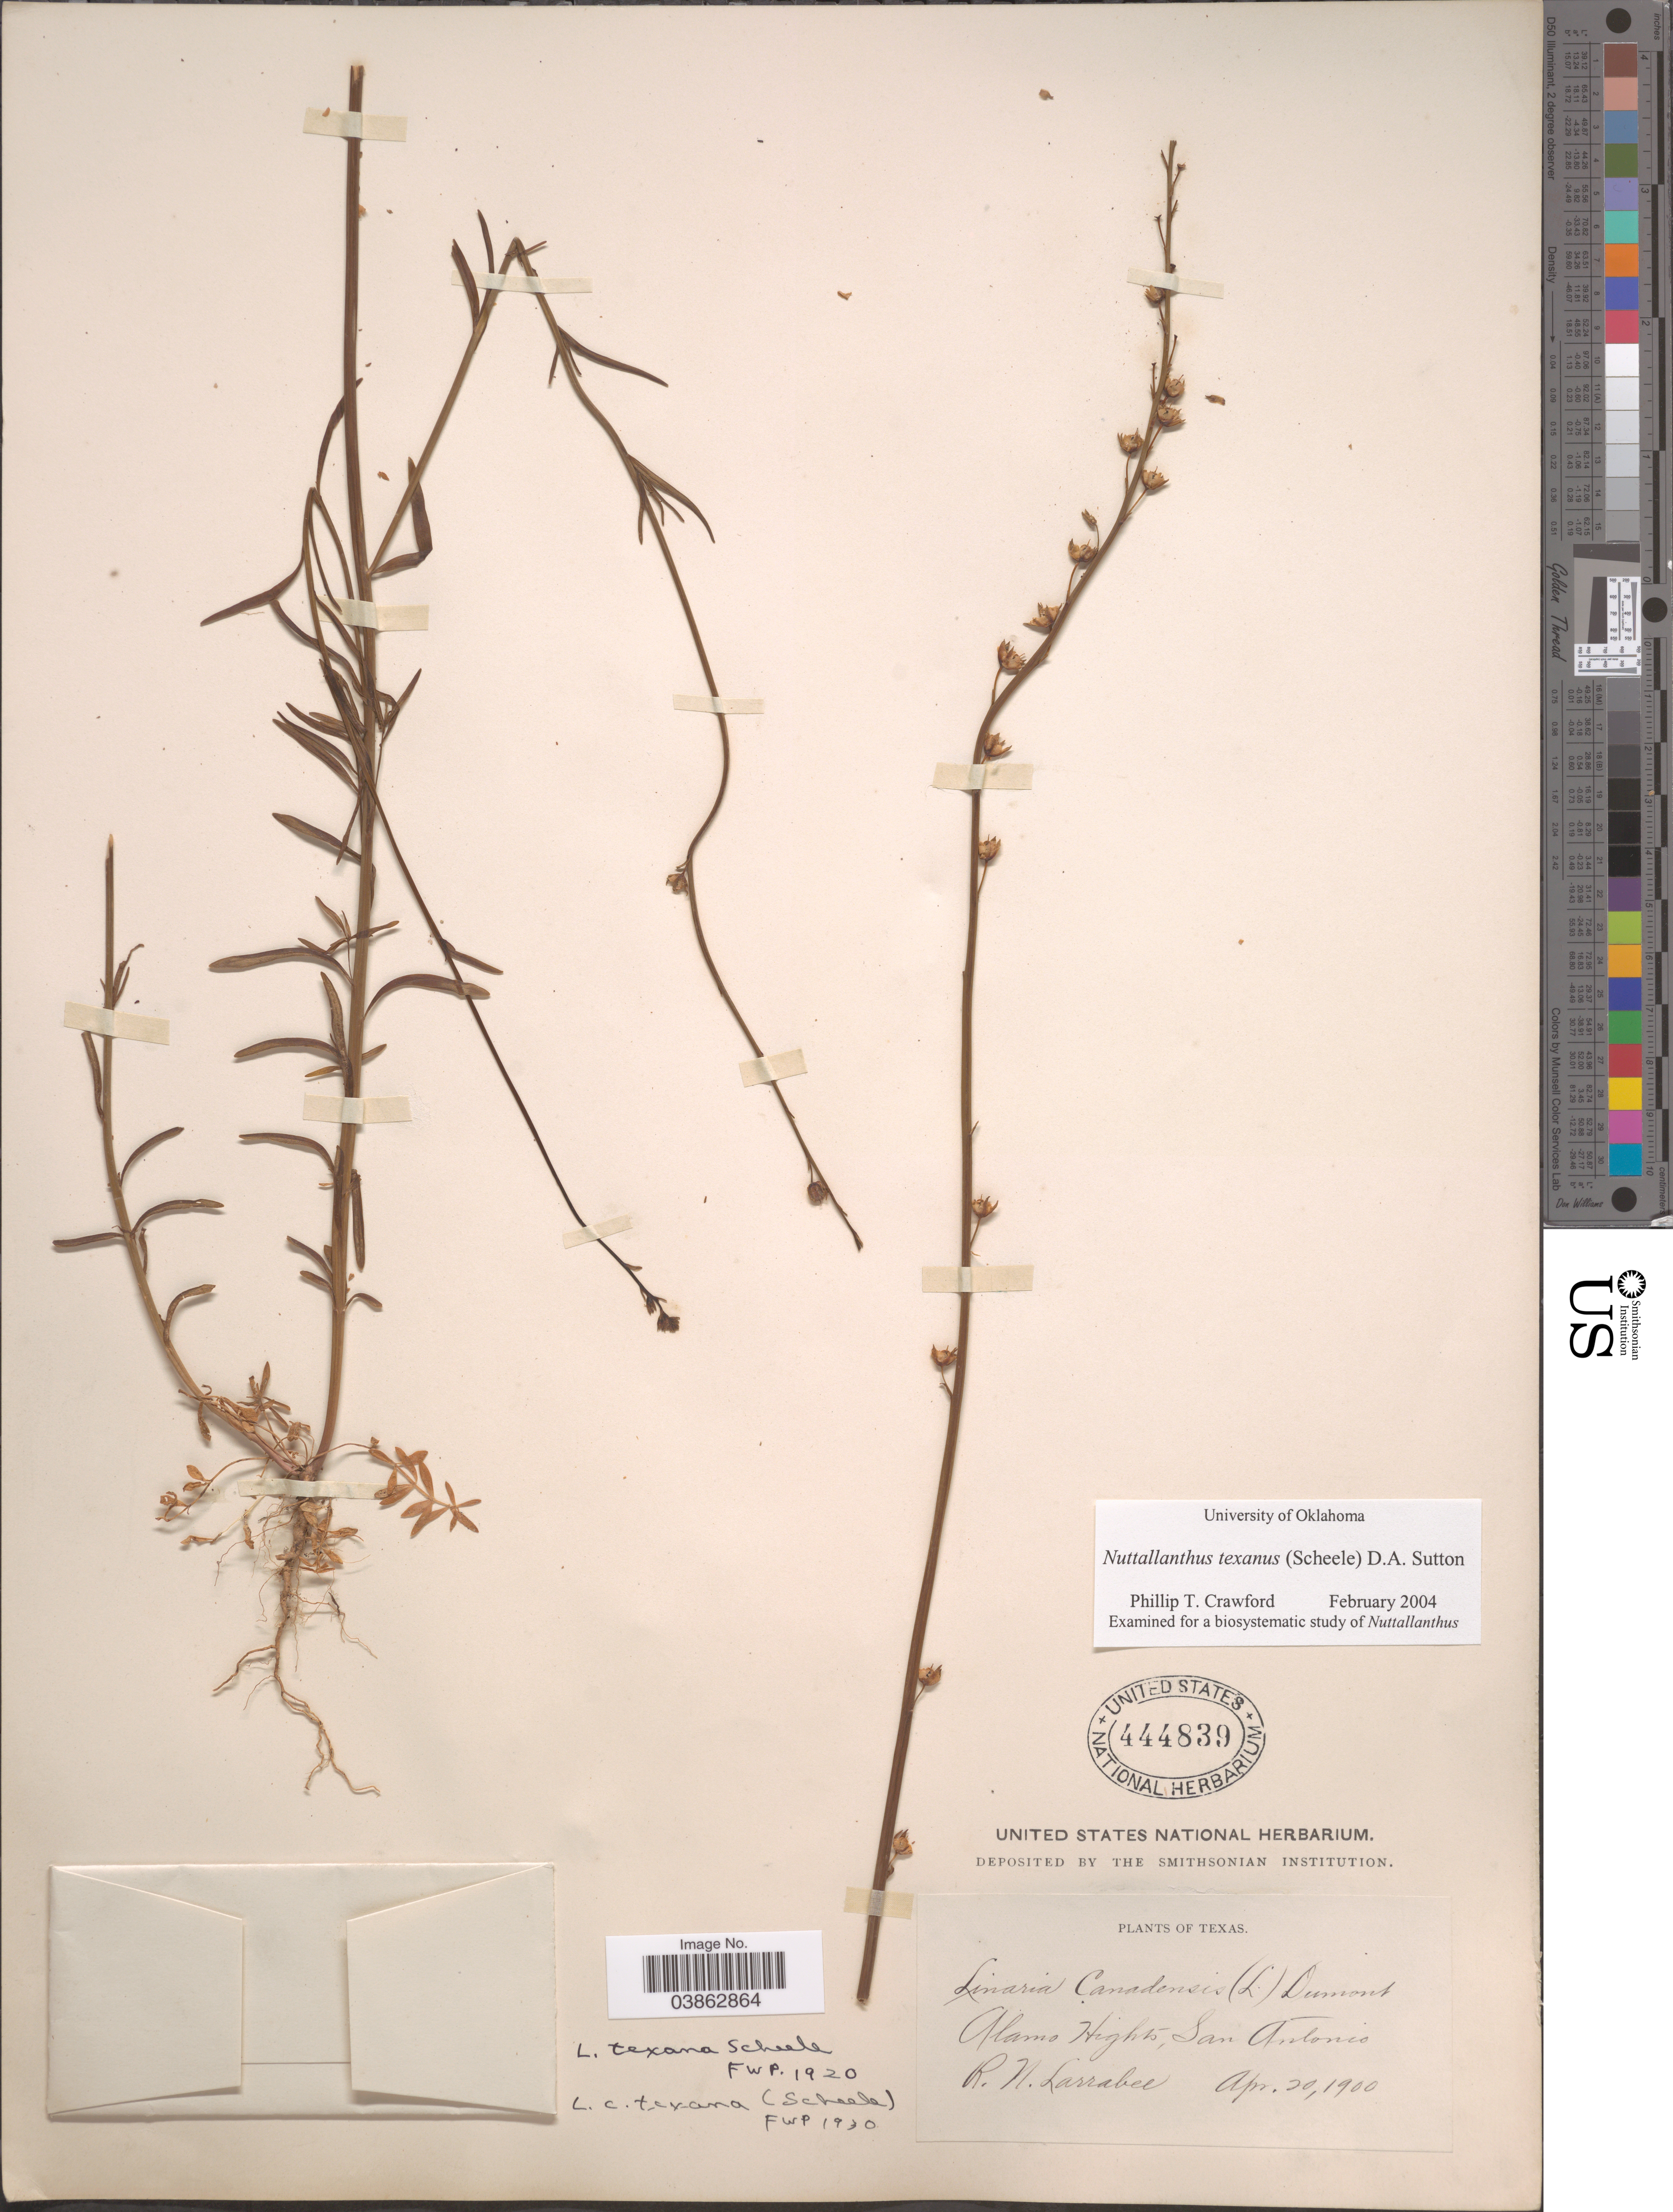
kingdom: Plantae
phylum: Tracheophyta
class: Magnoliopsida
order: Lamiales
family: Plantaginaceae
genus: Linaria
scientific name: Linaria texana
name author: Scheele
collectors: R. Larrabee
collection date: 1900-04-20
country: United States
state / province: Texas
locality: Alamo Heights, San Antonio.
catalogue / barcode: US 444839